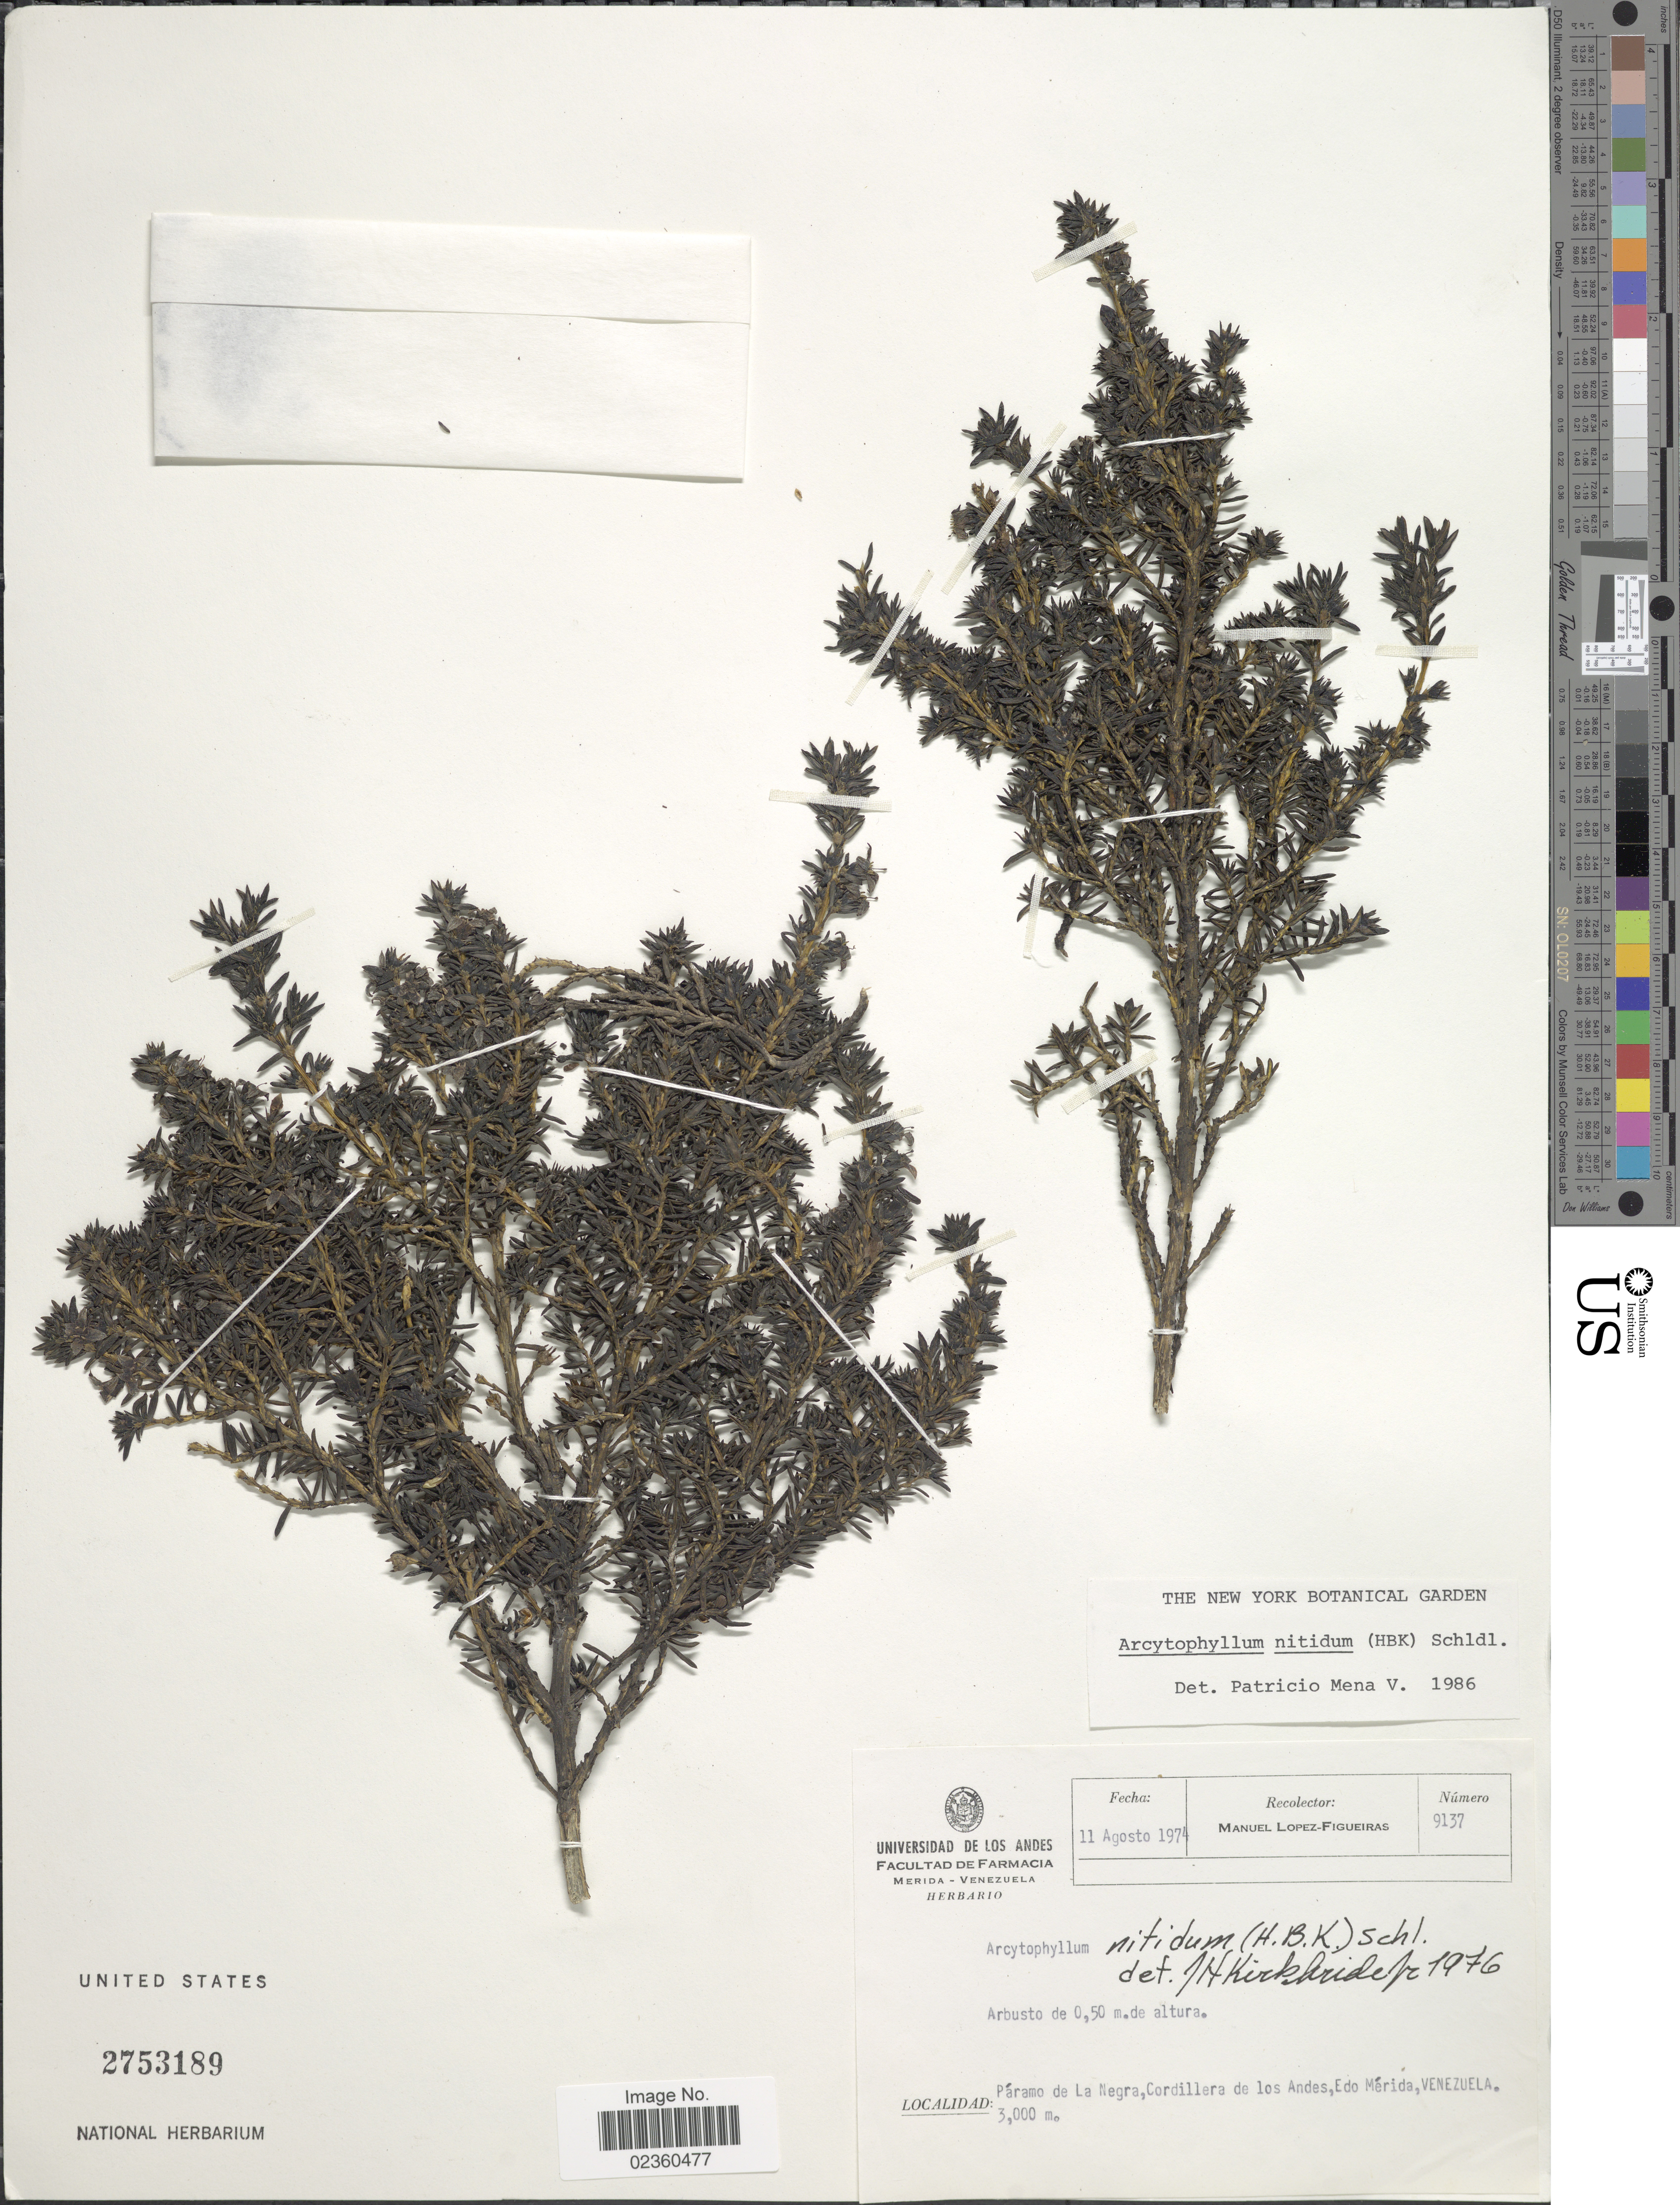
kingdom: Plantae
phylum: Tracheophyta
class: Magnoliopsida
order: Gentianales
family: Rubiaceae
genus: Arcytophyllum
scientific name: Arcytophyllum nitidum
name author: (Kunth) Schltdl.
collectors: M. López Figueiras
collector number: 9137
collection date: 1974-08-11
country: Venezuela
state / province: Mérida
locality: Páramo de La Negra, Cordillera de los Andes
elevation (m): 3000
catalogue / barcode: US 2753189